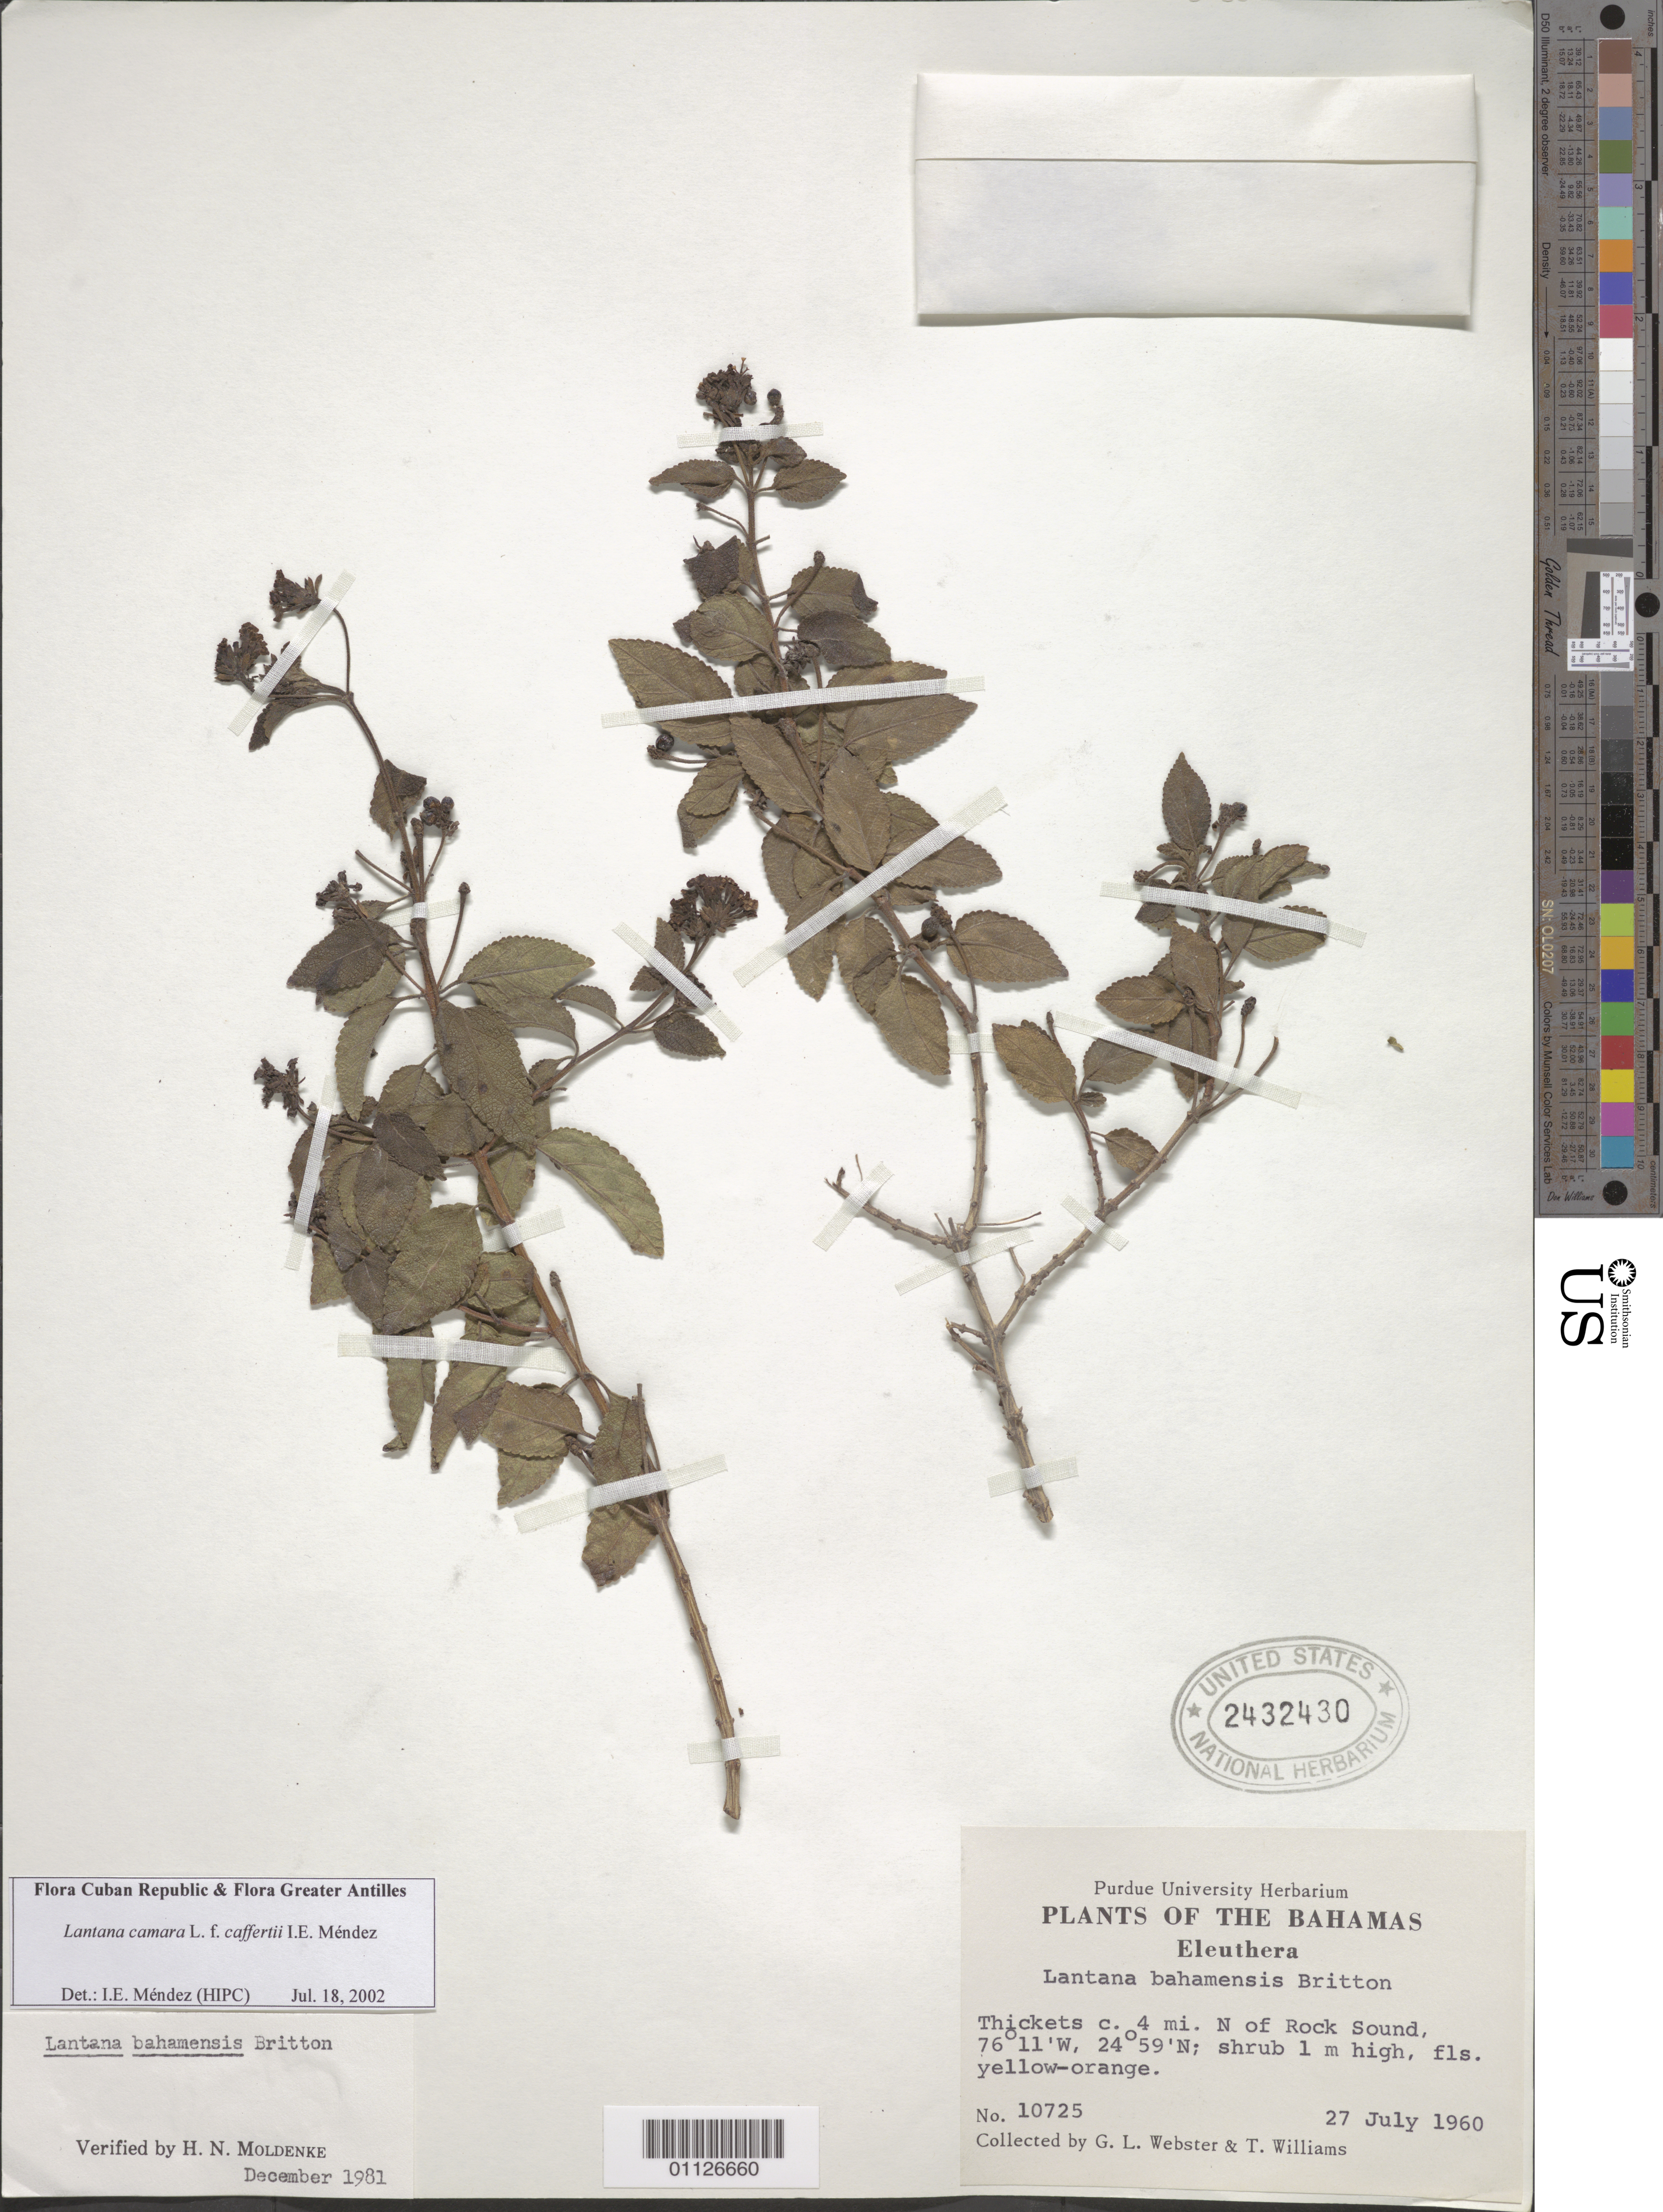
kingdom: Plantae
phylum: Tracheophyta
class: Magnoliopsida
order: Lamiales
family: Verbenaceae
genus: Lantana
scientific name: Lantana camara f. caffertyi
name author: I.E. Méndez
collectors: G. L. Webster & T. Williams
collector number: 10725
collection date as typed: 27 Jul 1960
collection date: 1960-07-27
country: Bahamas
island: Eleuthera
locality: Thickets c. 4 mi N of Rock Sound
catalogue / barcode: US 2432430